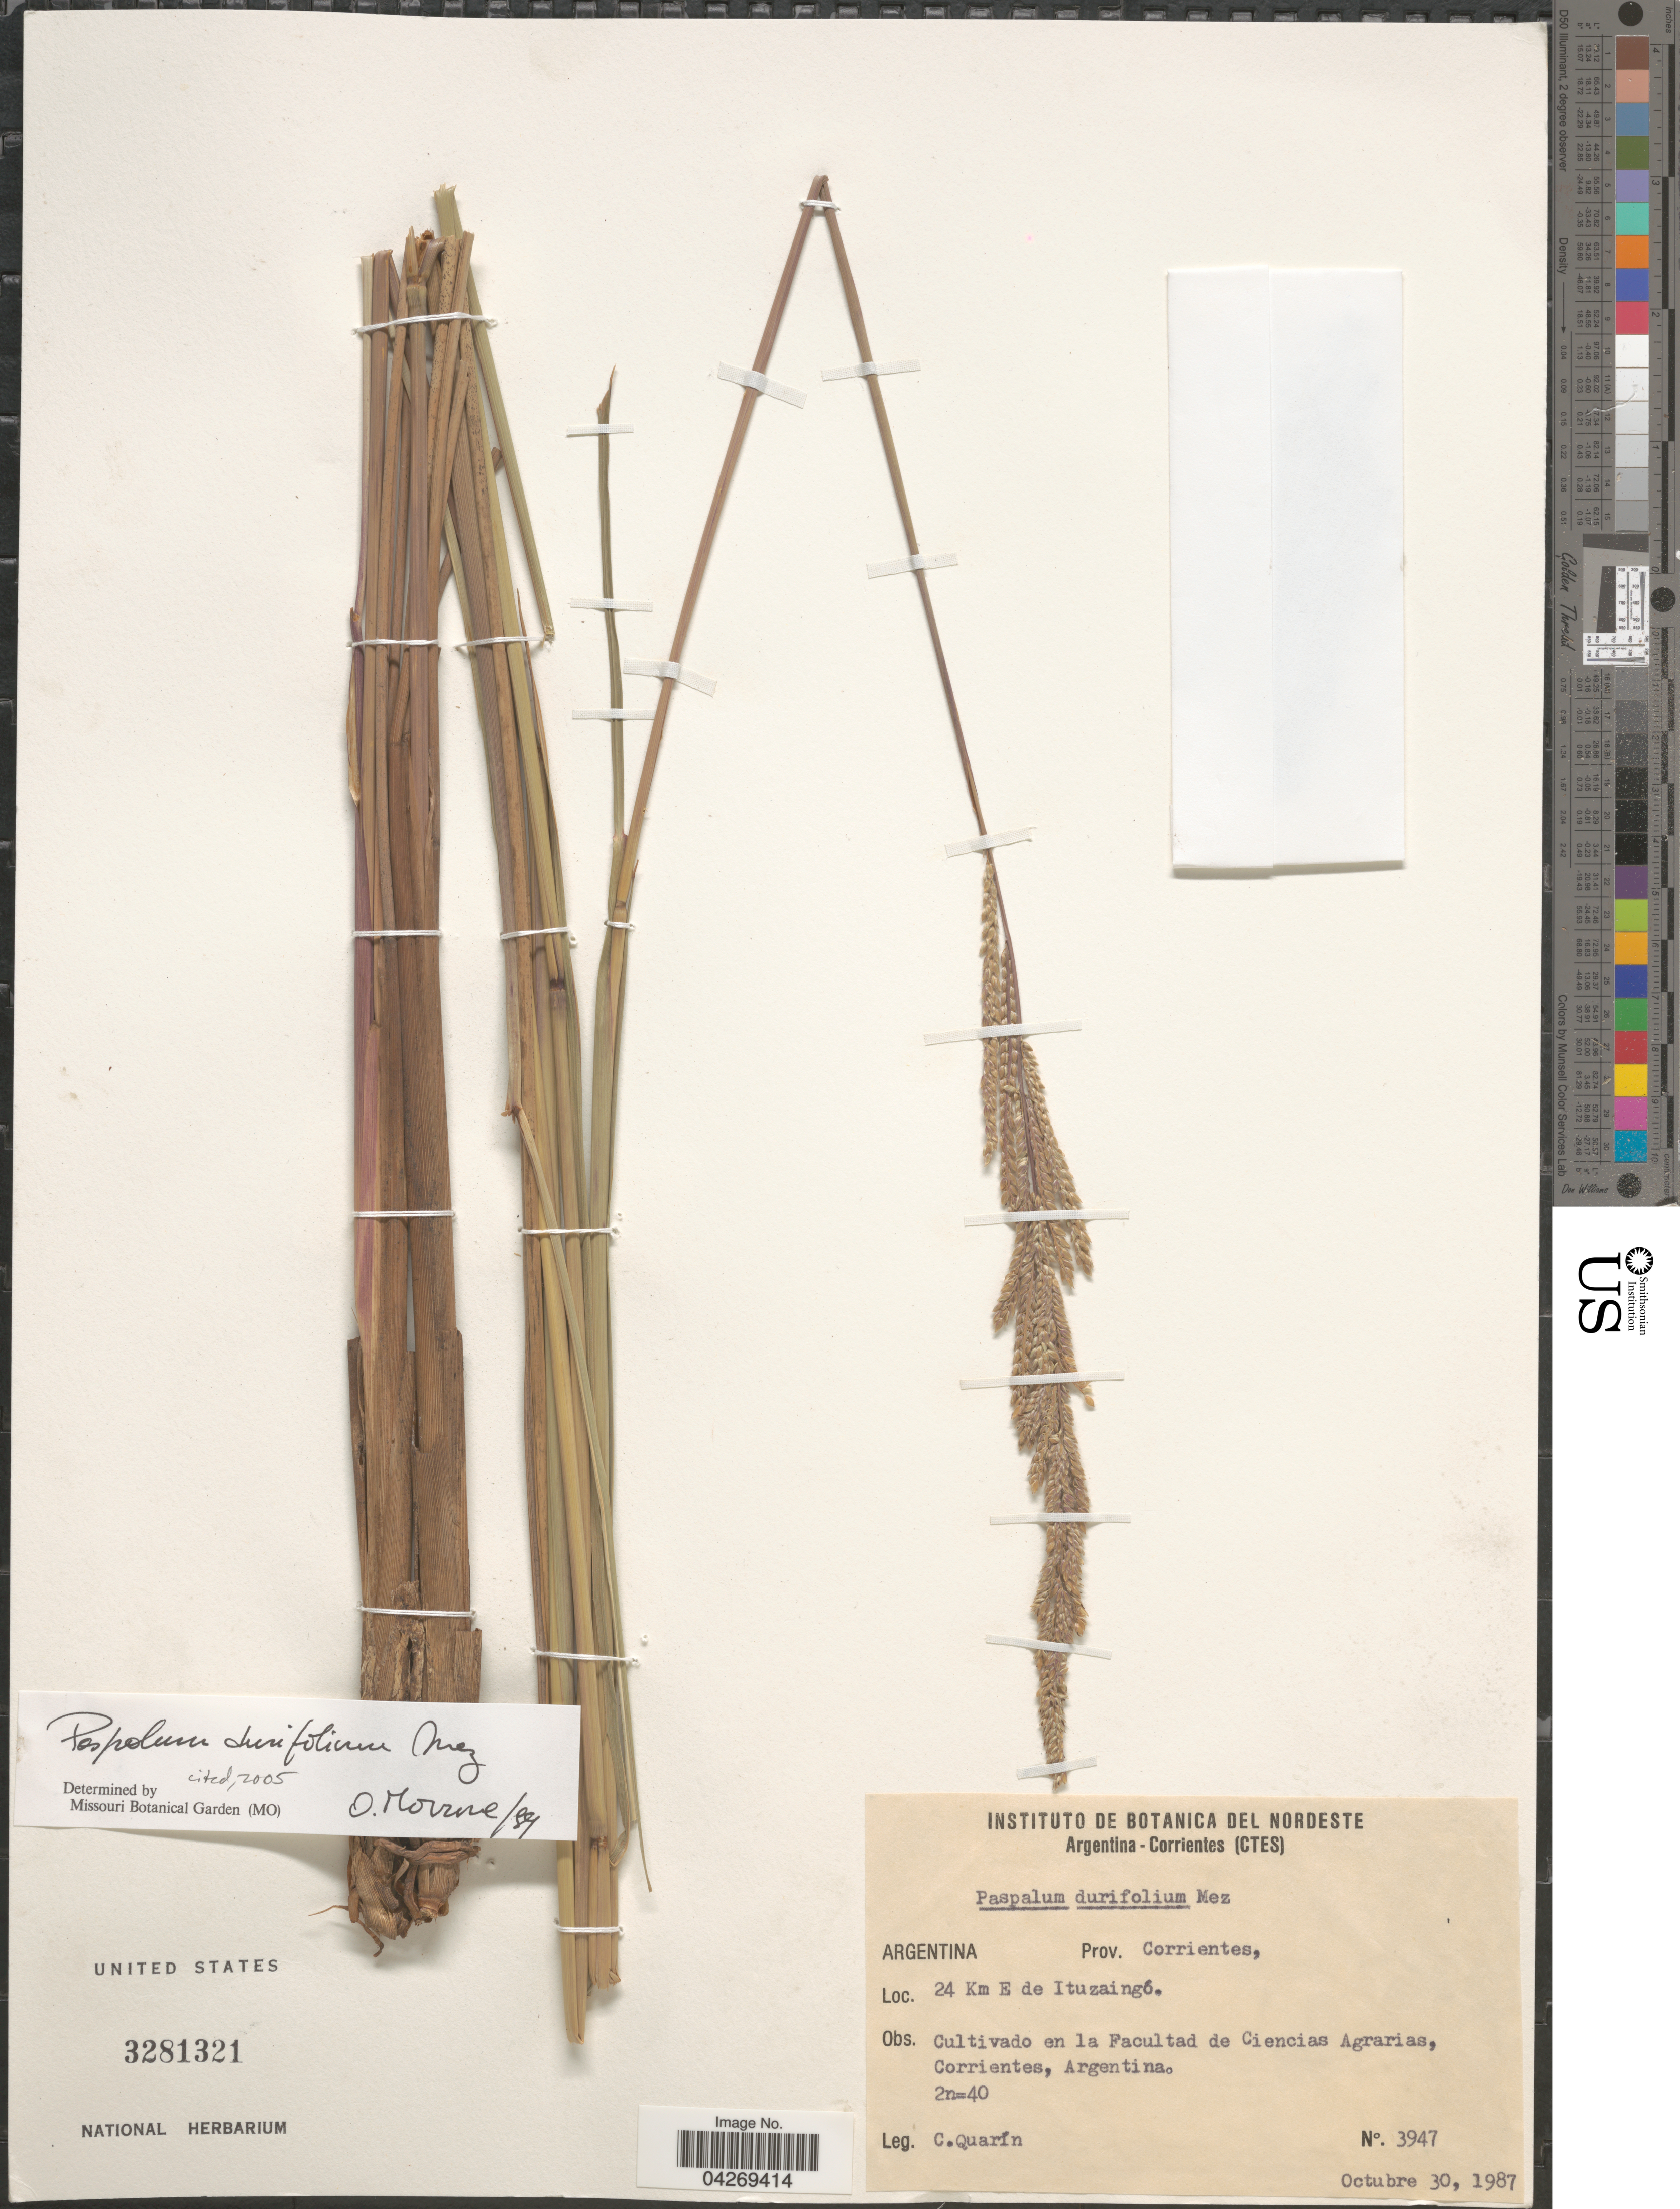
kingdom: Plantae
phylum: Tracheophyta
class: Liliopsida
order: Poales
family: Poaceae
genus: Paspalum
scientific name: Paspalum durifolium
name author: Mez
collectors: C. Quarín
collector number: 3947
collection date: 1987-10-30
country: Argentina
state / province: Corrientes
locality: En la Facultad de Ciencias Agrarias, Corrientes.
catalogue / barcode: US 3281321